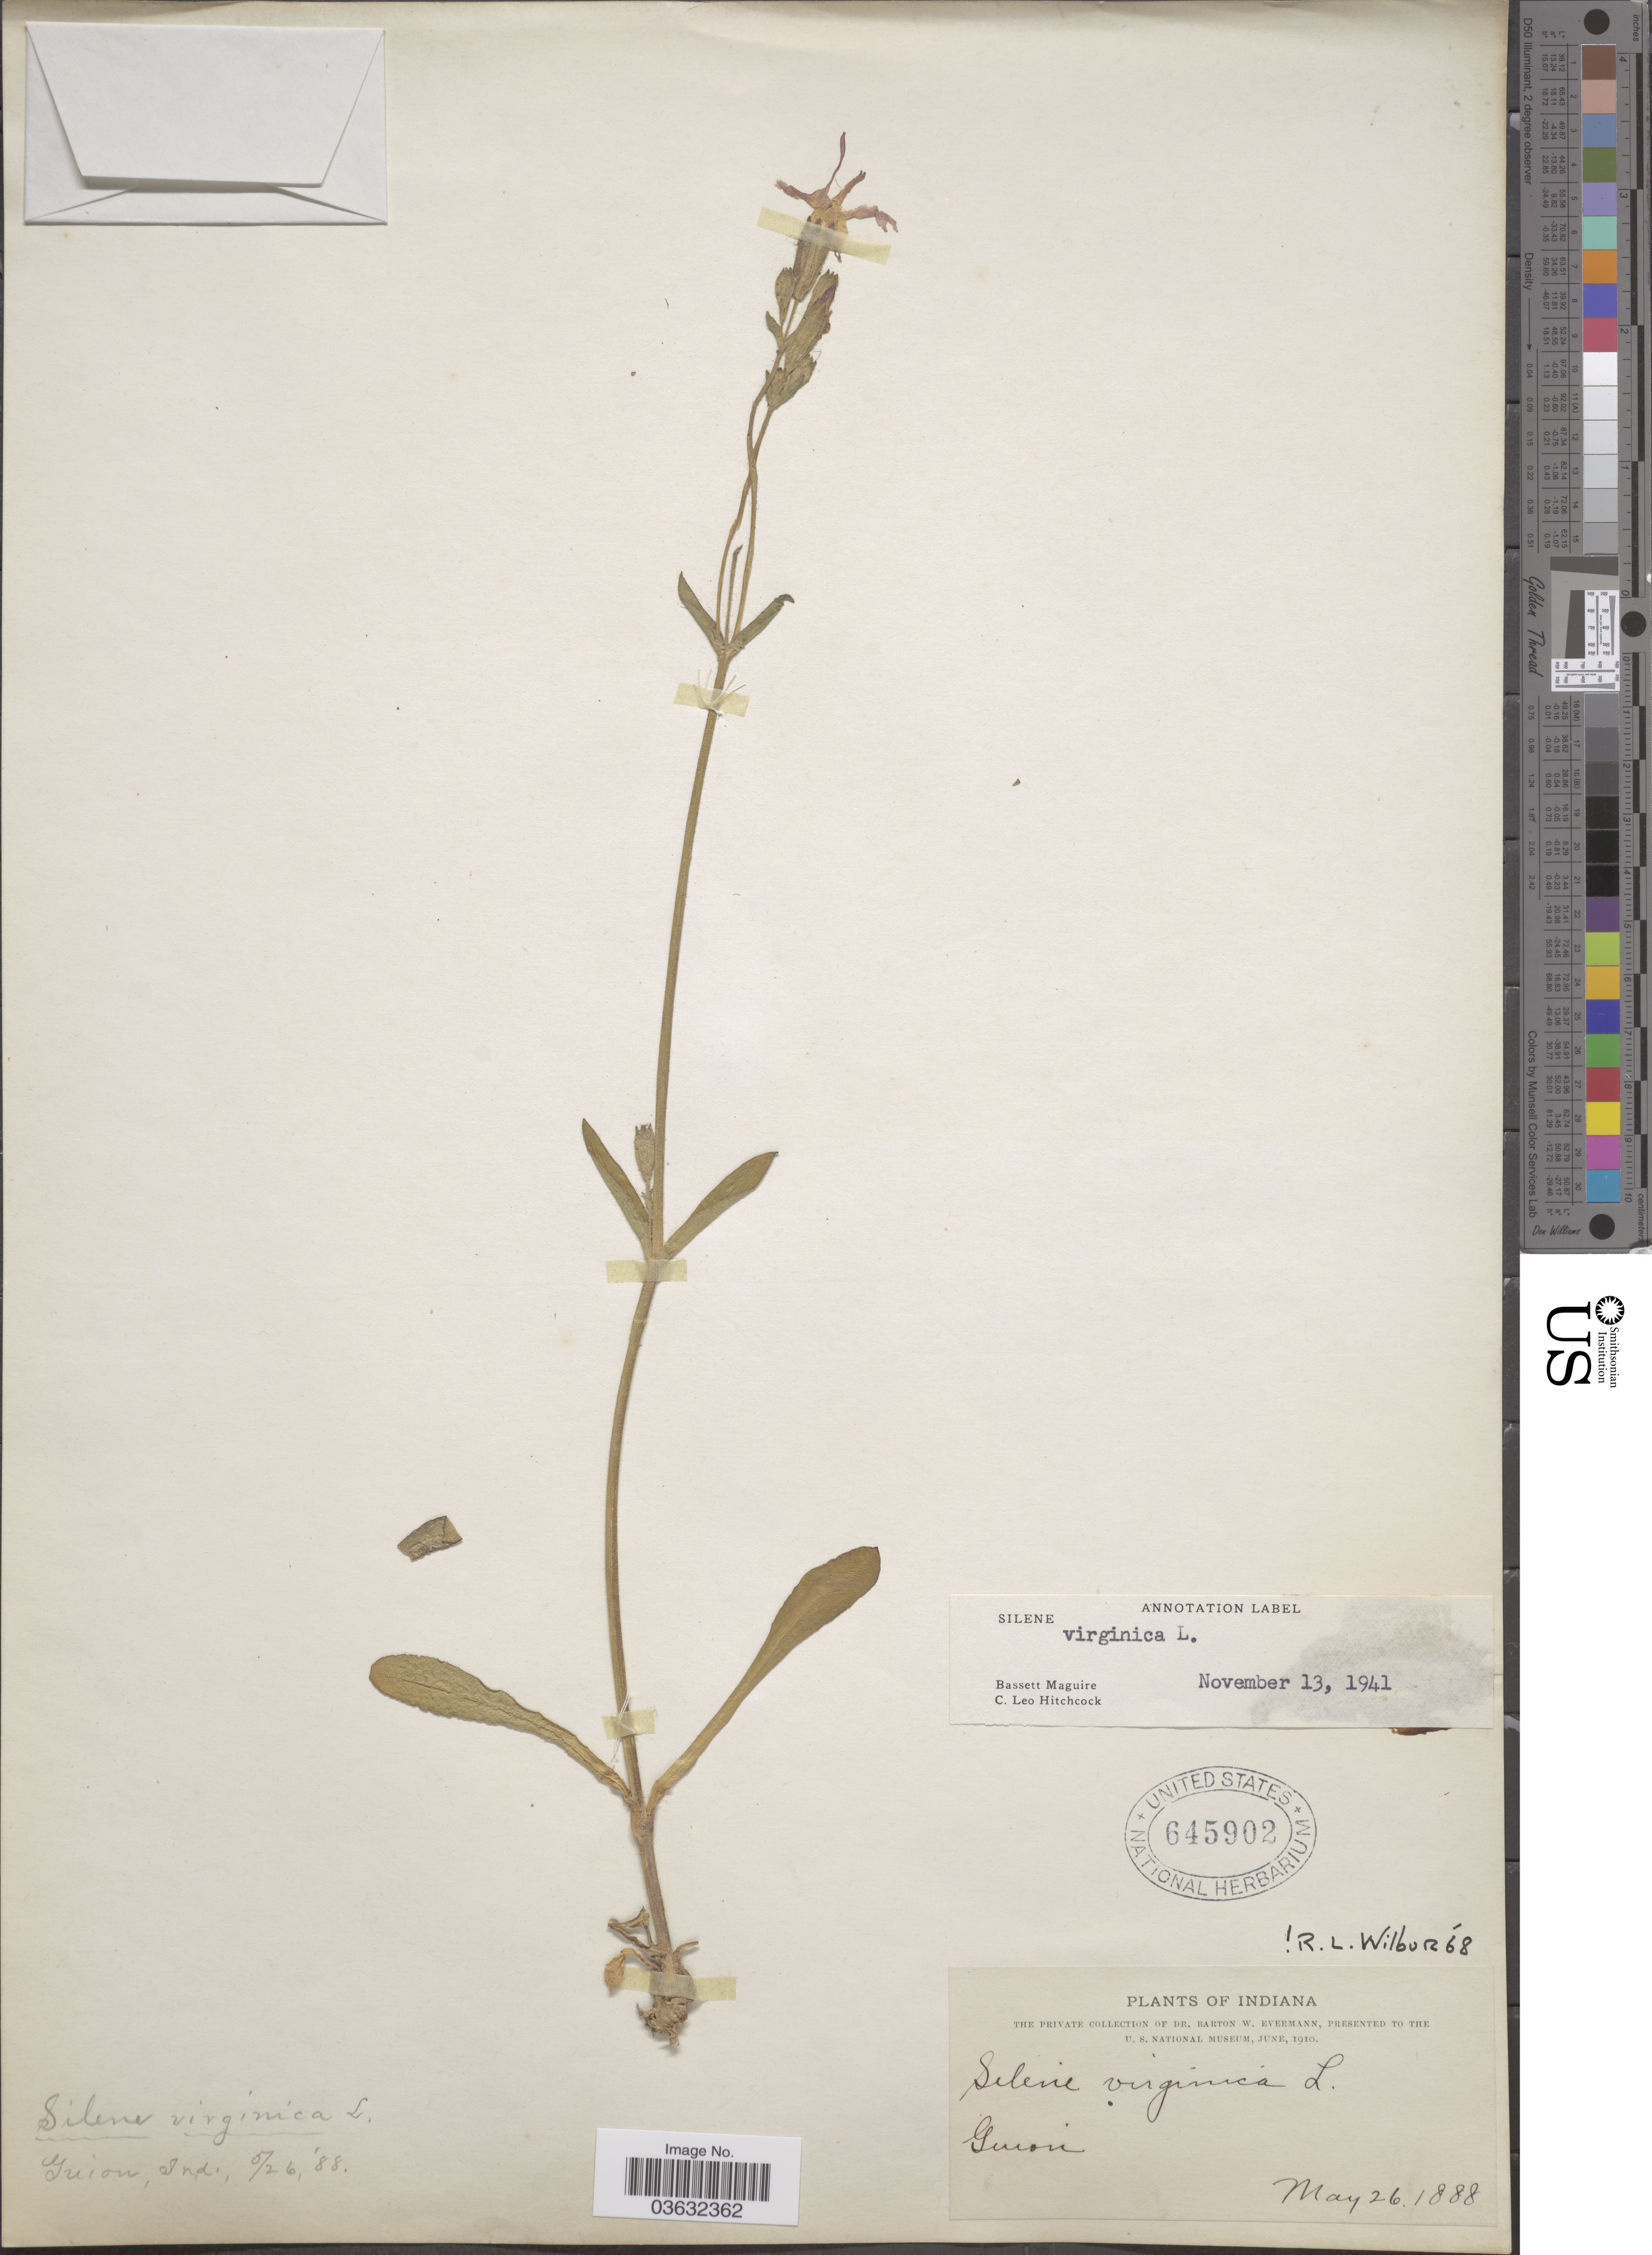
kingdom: Plantae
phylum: Tracheophyta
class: Magnoliopsida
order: Caryophyllales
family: Caryophyllaceae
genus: Silene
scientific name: Silene virginica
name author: L.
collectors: B. W. Evermann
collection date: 1888-05-26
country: United States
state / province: Indiana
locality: Guion.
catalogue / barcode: US 645902